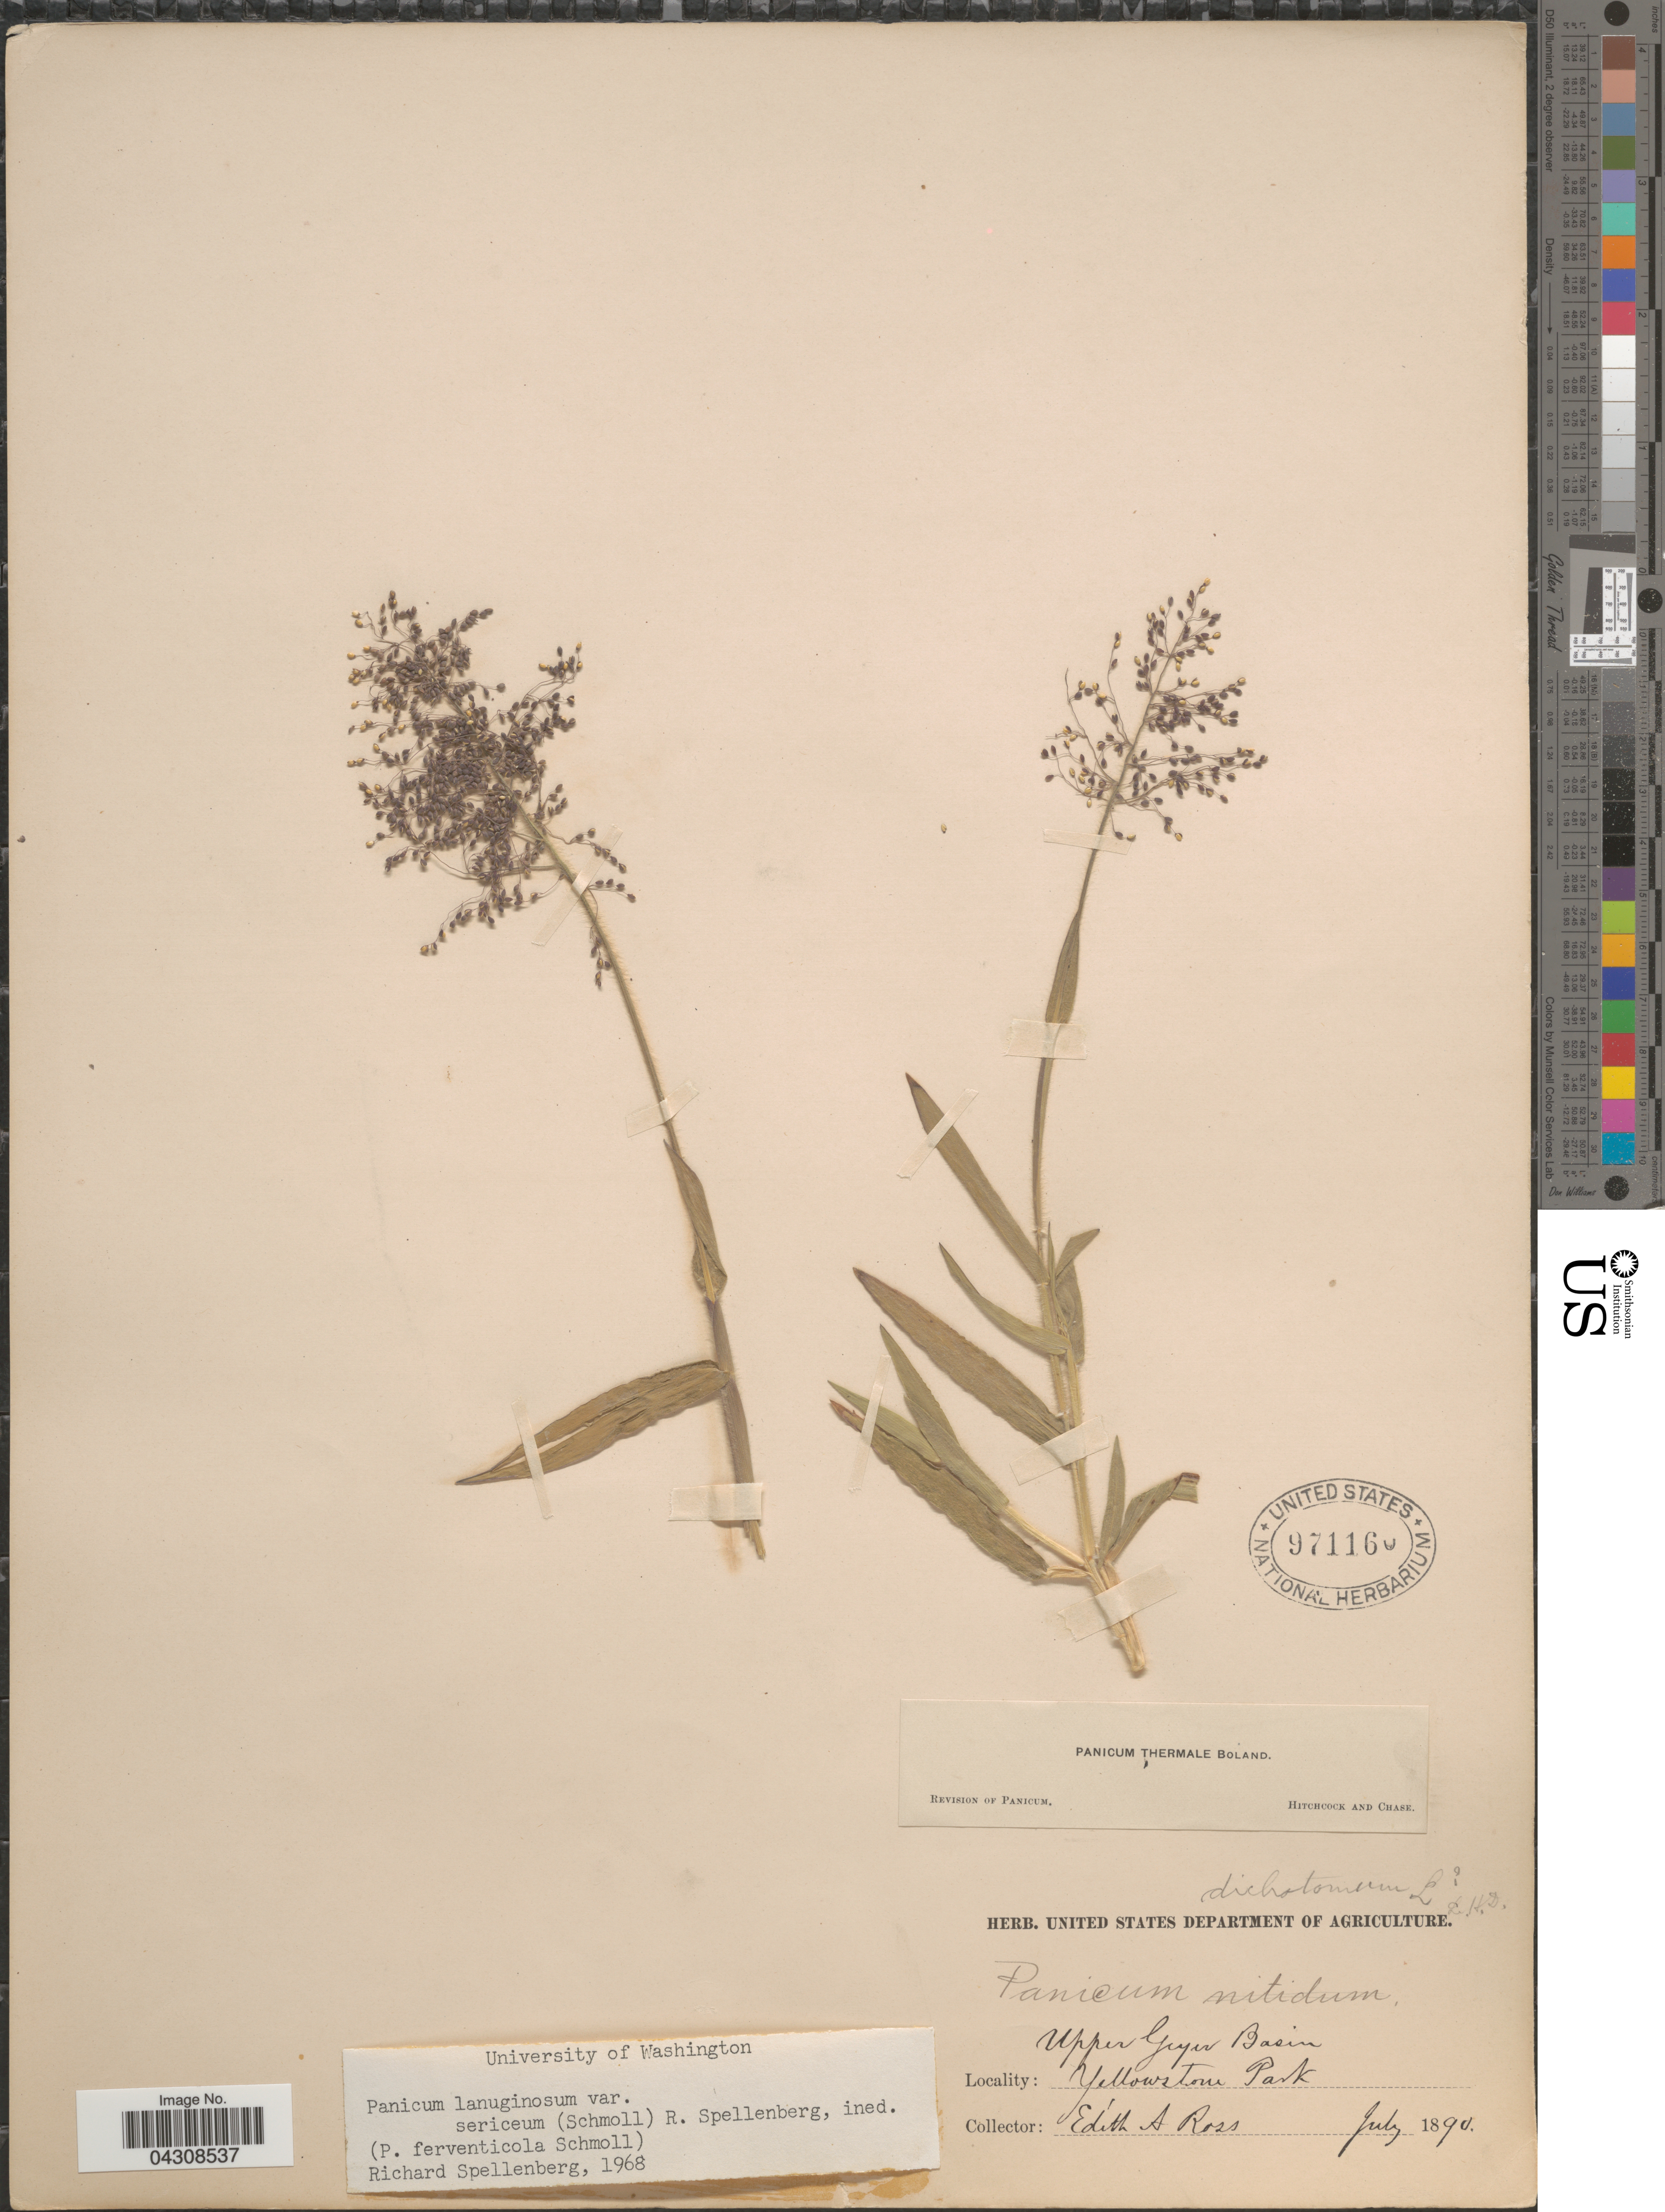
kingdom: Plantae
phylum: Tracheophyta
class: Liliopsida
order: Poales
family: Poaceae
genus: Dichanthelium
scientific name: Dichanthelium acuminatum var. acuminatum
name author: (Sw.) Gould & C.A. Clark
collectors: E. Ross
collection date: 1890-07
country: United States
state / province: Wyoming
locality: Upper Geyser Basin. Yellowstone Park.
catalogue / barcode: US 971160